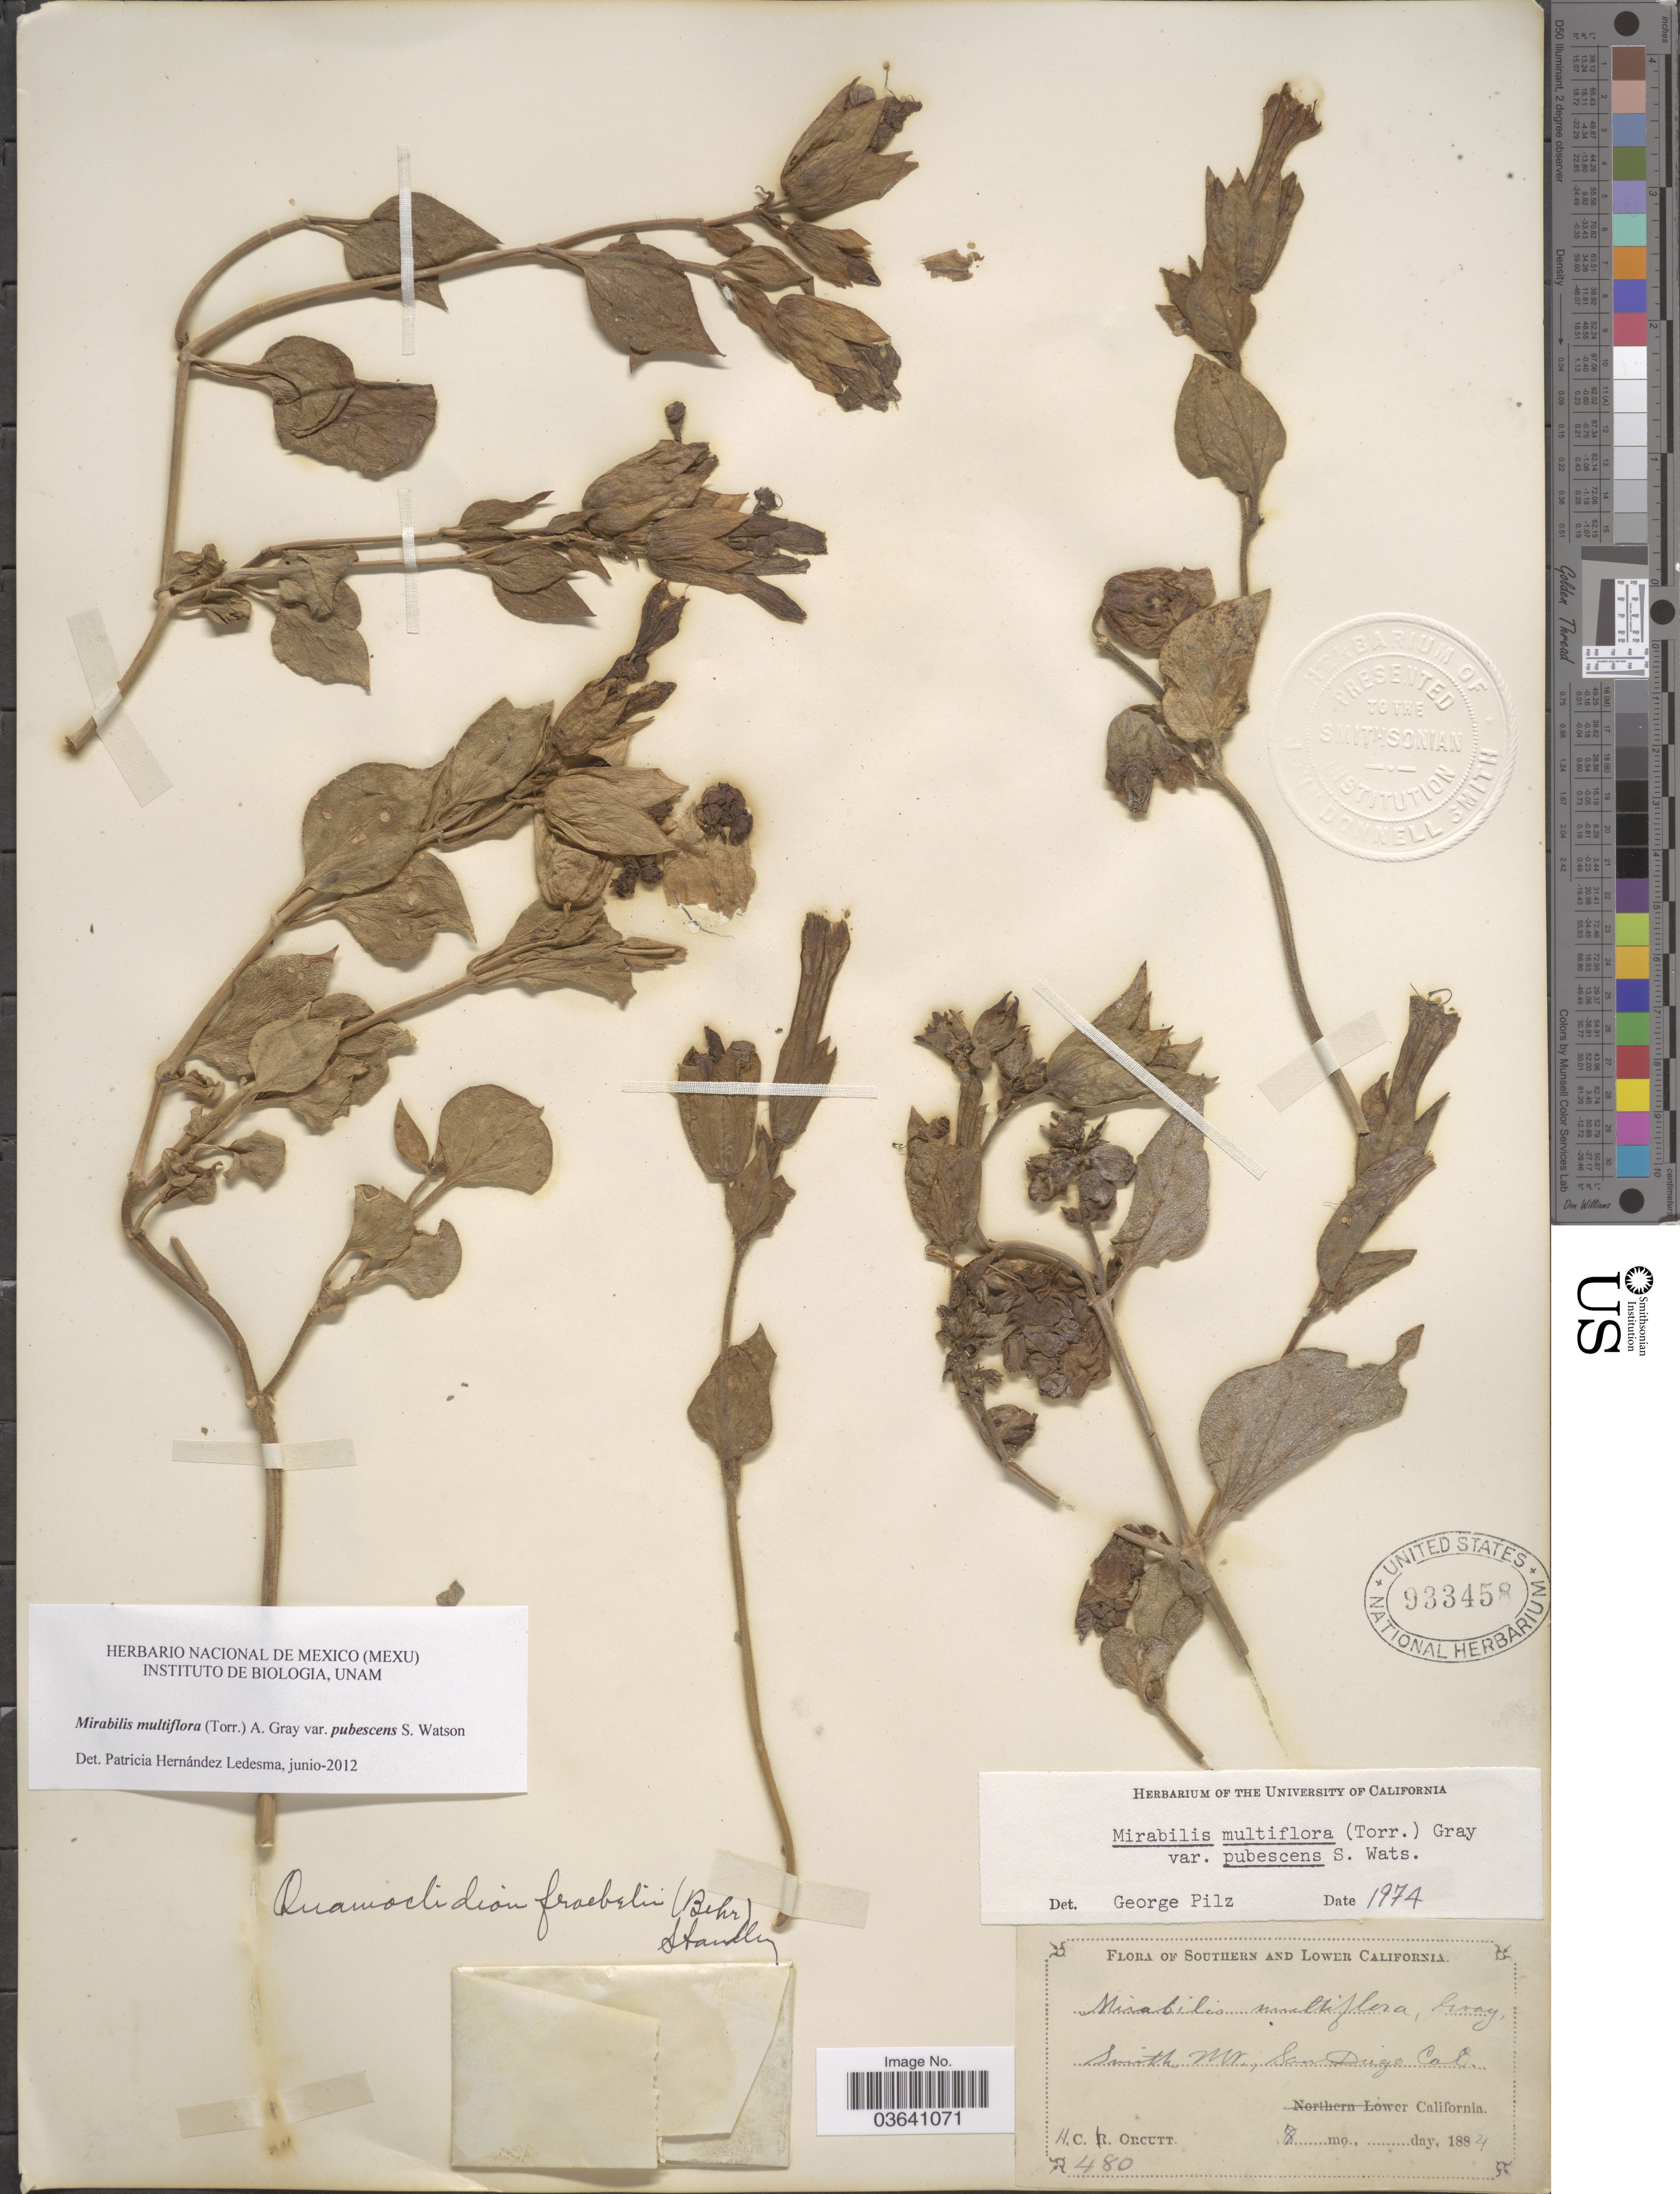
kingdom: Plantae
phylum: Tracheophyta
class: Magnoliopsida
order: Caryophyllales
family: Nyctaginaceae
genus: Mirabilis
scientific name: Mirabilis multiflora var. pubescens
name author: (Torr.) A. Gray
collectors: H. C. Orcutt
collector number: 480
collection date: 1884-08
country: United States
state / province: California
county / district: San Diego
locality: Southern California. South Mt, San Diego.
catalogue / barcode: US 933458